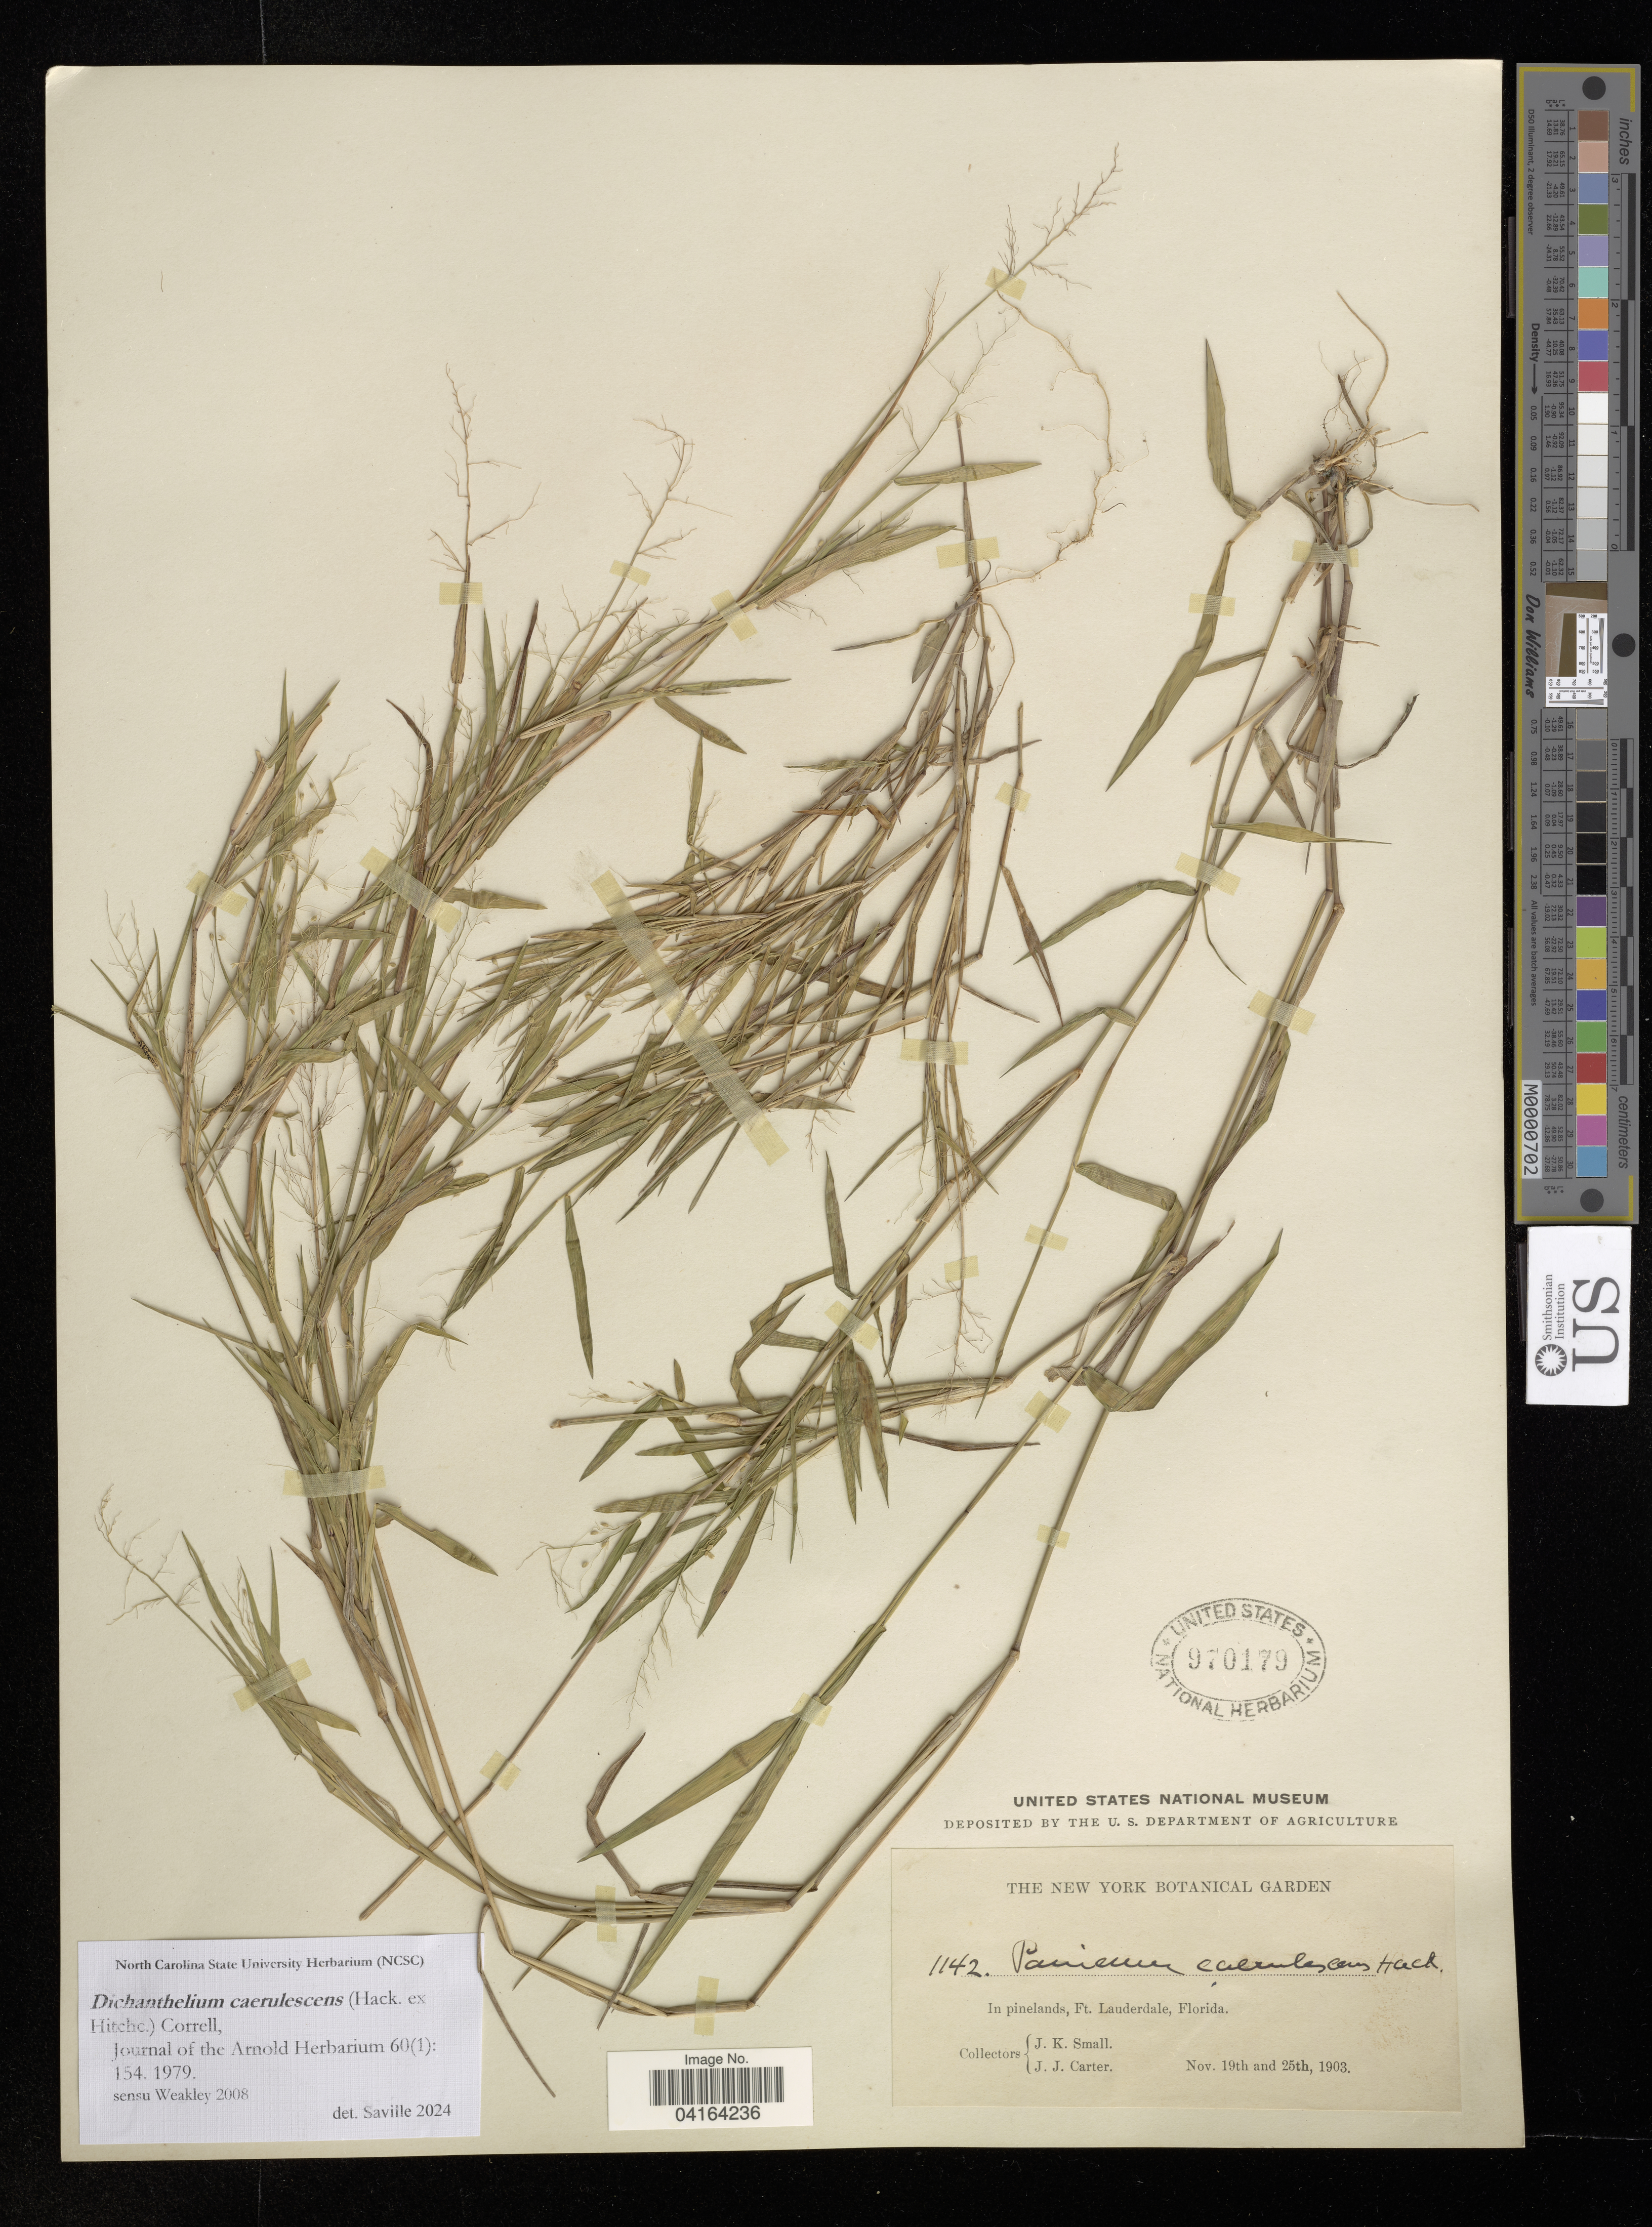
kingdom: Plantae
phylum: Tracheophyta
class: Liliopsida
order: Poales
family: Poaceae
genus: Dichanthelium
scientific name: Dichanthelium caerulescens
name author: (Hack. ex Hitchc.) Correll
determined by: Saville, A. C., (NCSC), North Carolina State University (UNITED STATES)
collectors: J. K. Small & J. Carter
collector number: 1142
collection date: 1903-11-19/1903-11-25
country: United States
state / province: Florida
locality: Ft. Lauderdale.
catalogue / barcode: US 970179